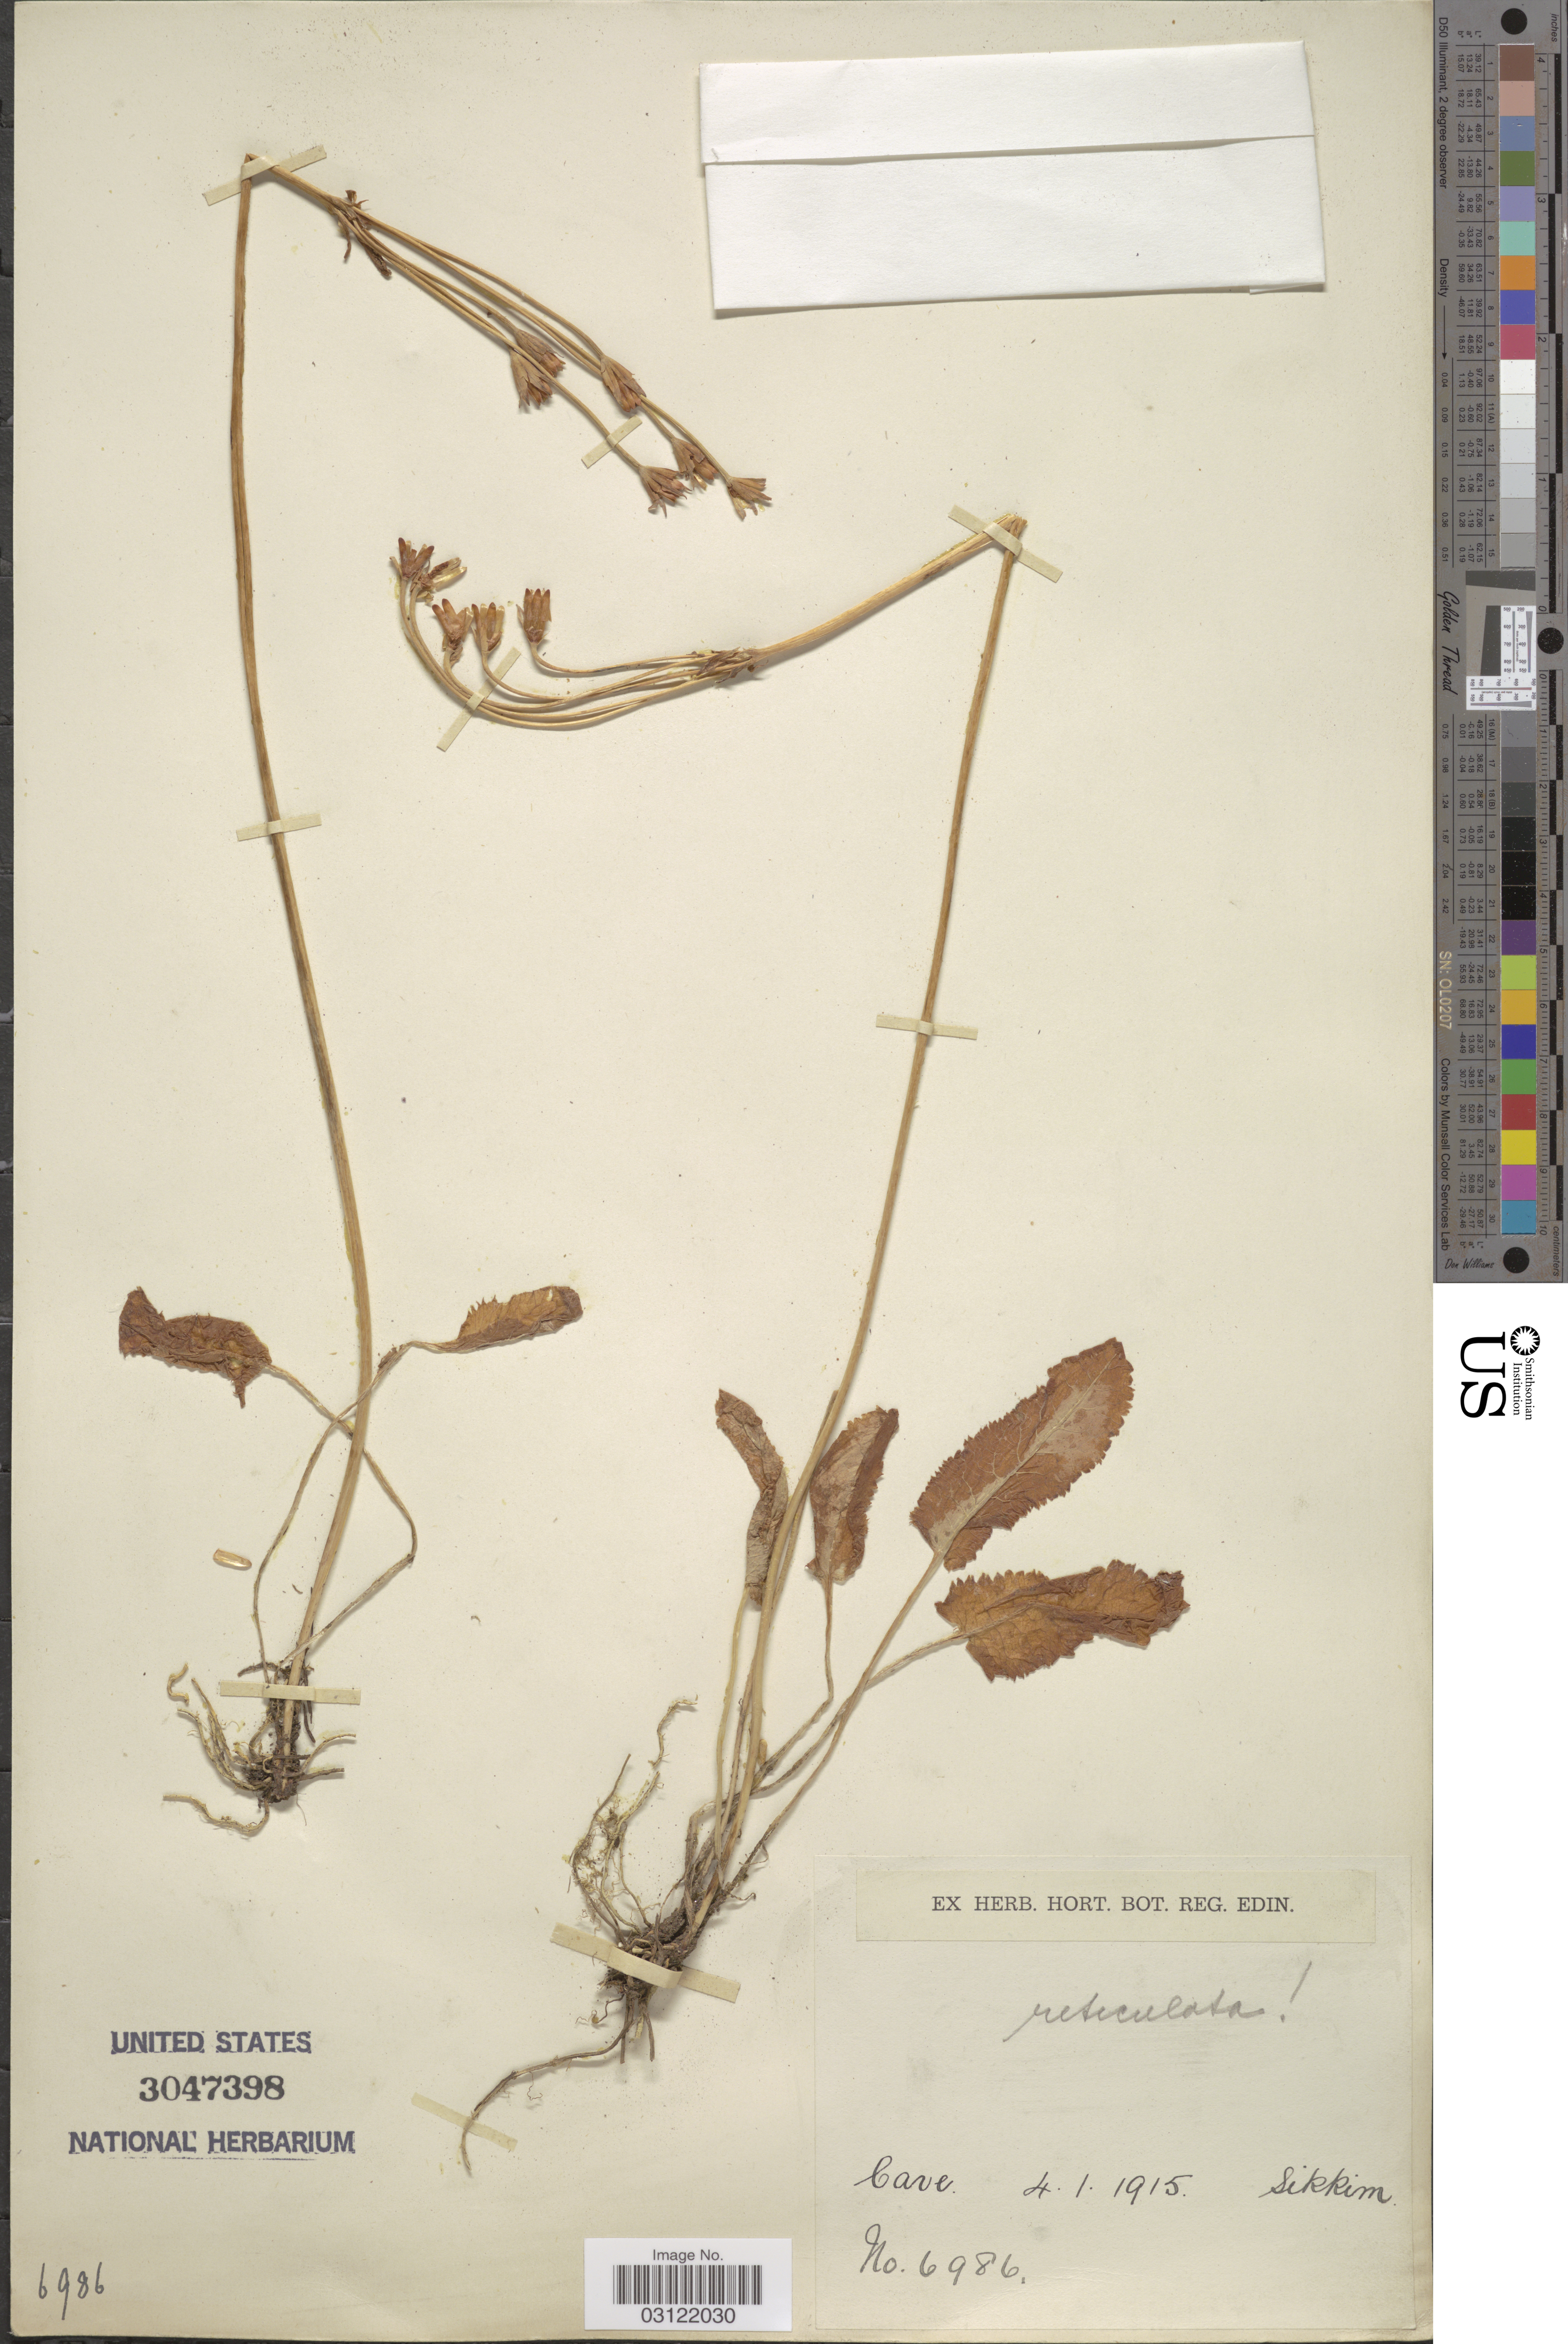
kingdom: Plantae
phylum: Tracheophyta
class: Magnoliopsida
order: Ericales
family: Primulaceae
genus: Primula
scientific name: Primula reticulata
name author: Wall.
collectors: Cave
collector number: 6986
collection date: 1915-01-04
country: India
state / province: Sikkim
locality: Sikkim.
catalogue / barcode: US 3047398